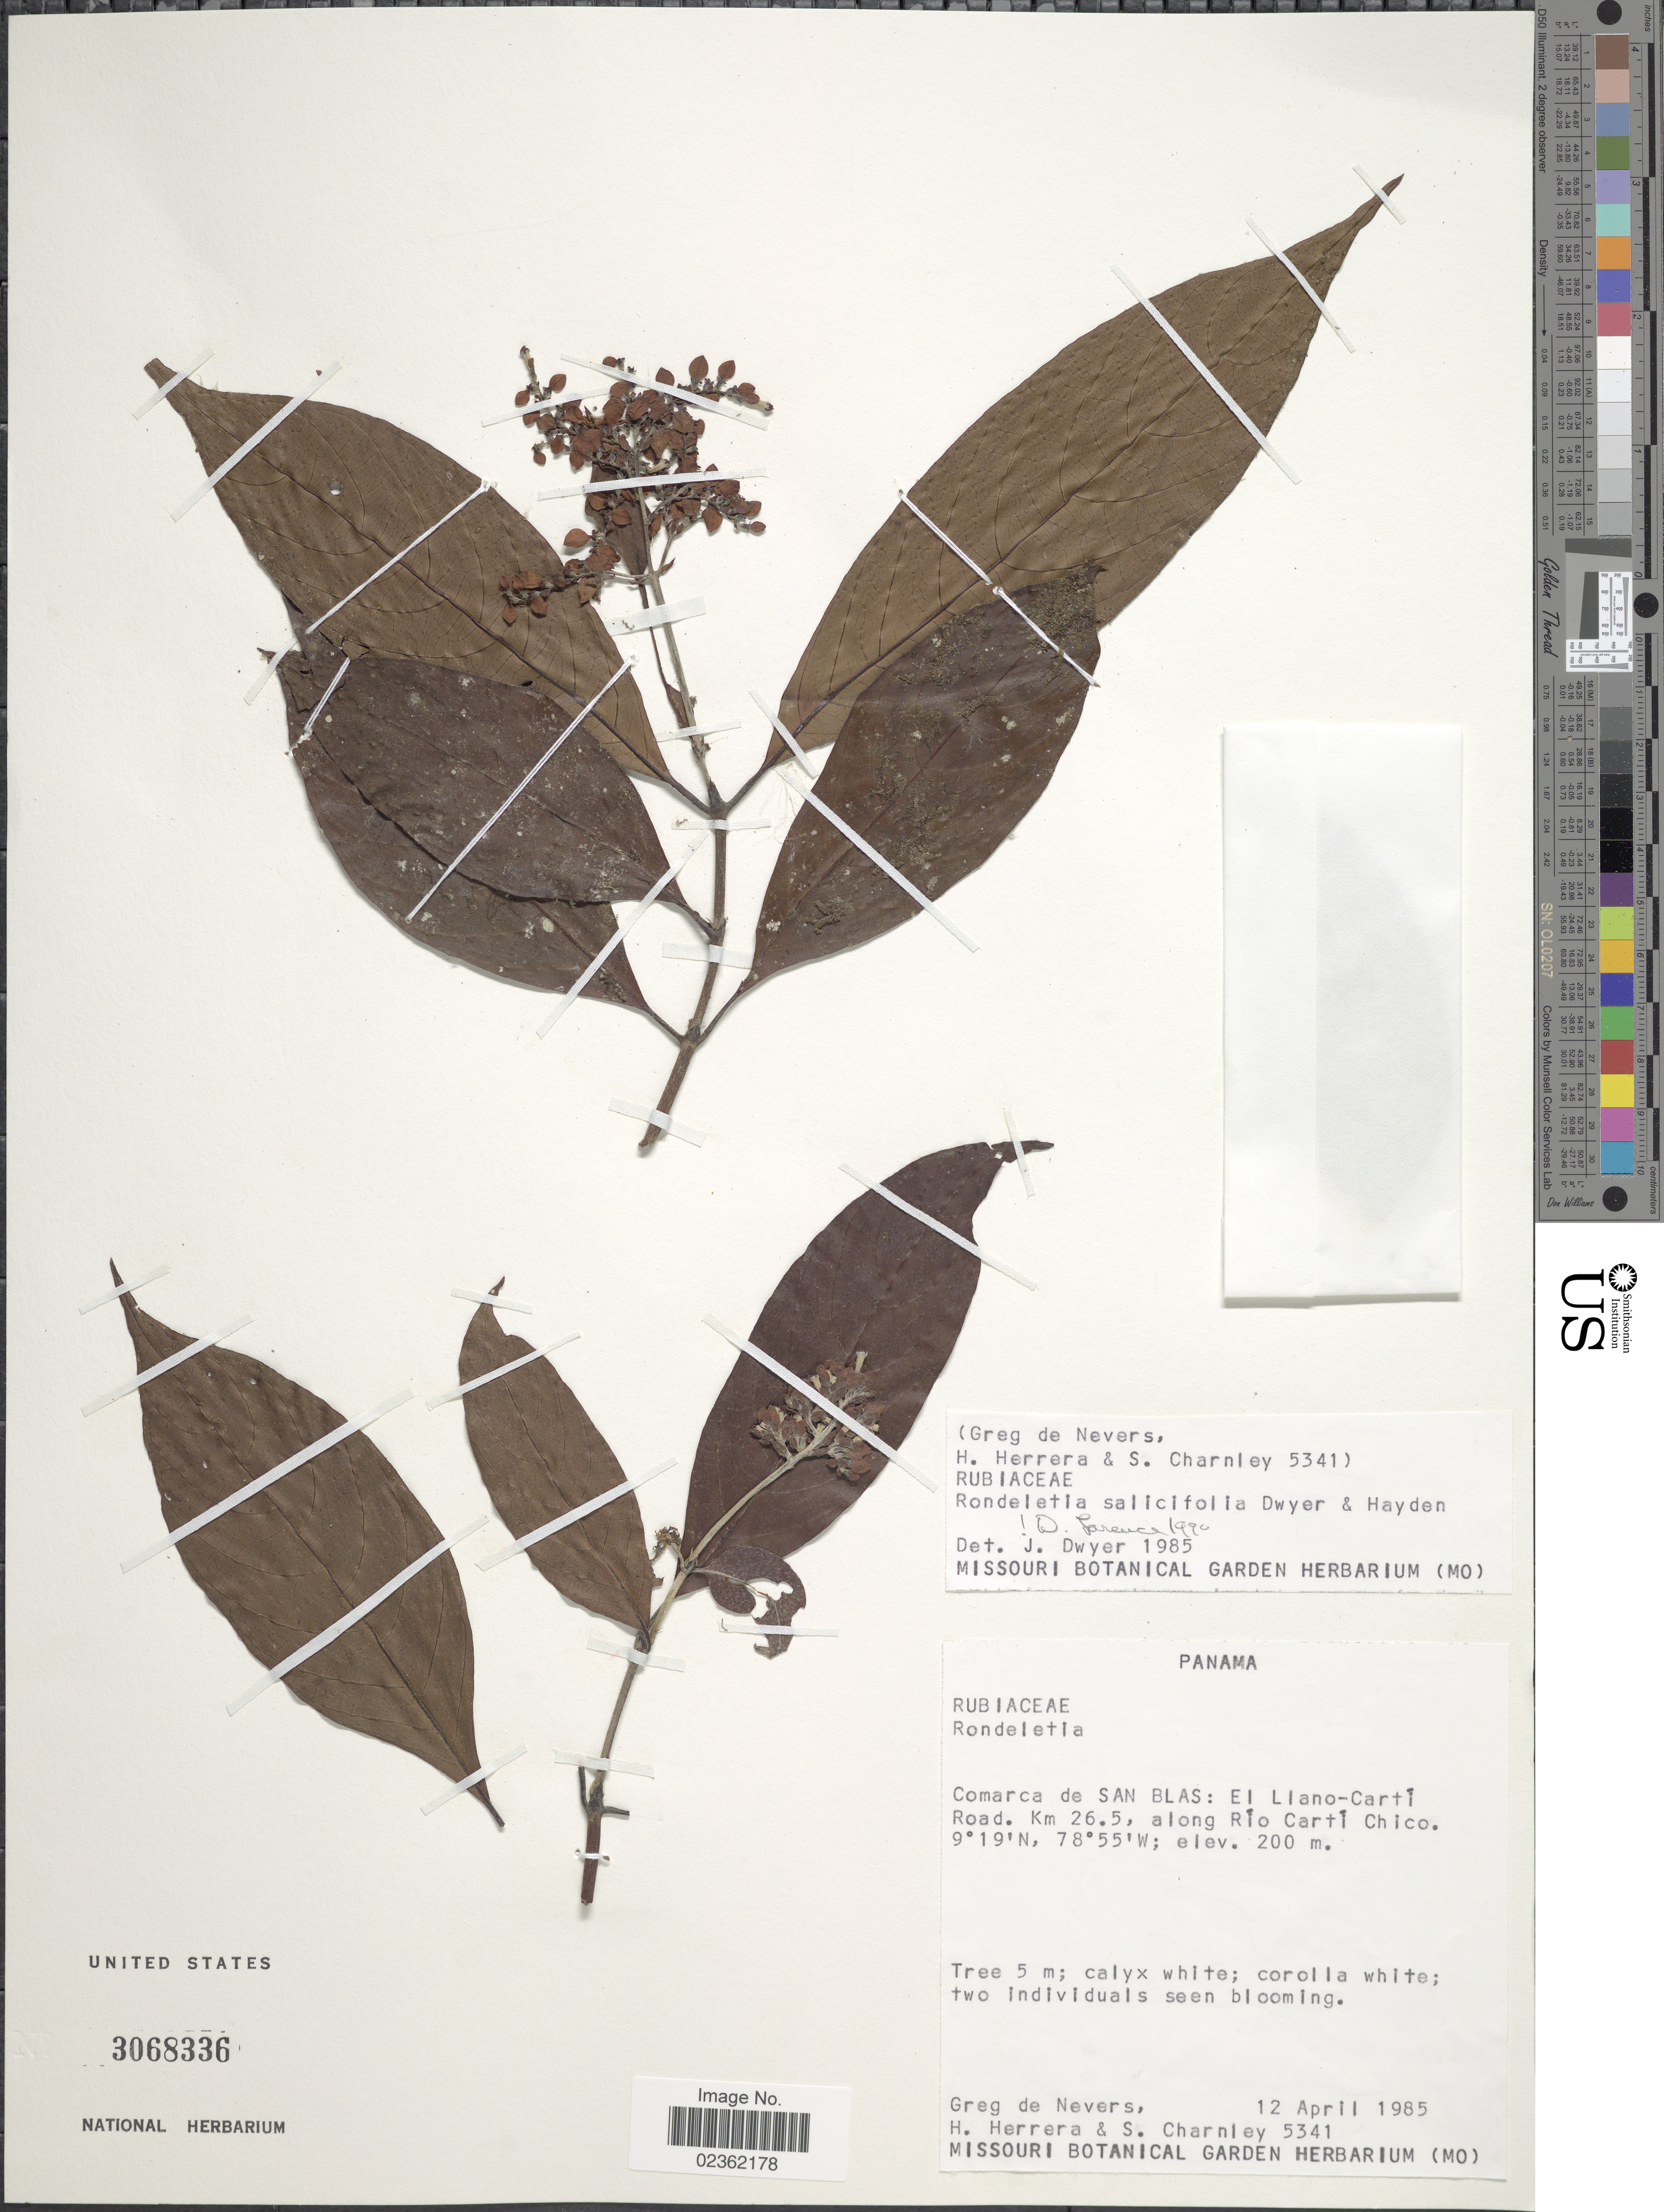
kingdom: Plantae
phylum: Tracheophyta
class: Magnoliopsida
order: Gentianales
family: Rubiaceae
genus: Rondeletia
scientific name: Rondeletia salicifolia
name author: Dwyer & M.V. Hayden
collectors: G. C. de Nevers, H. Herrera & S. Charnley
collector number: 5341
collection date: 1985-04-12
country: Panama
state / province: Kuna Yala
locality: Comarca de San Blas: El Llano-Carti Road, Km 26.5, along Rio Carti Chico.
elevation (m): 200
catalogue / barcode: US 3068336